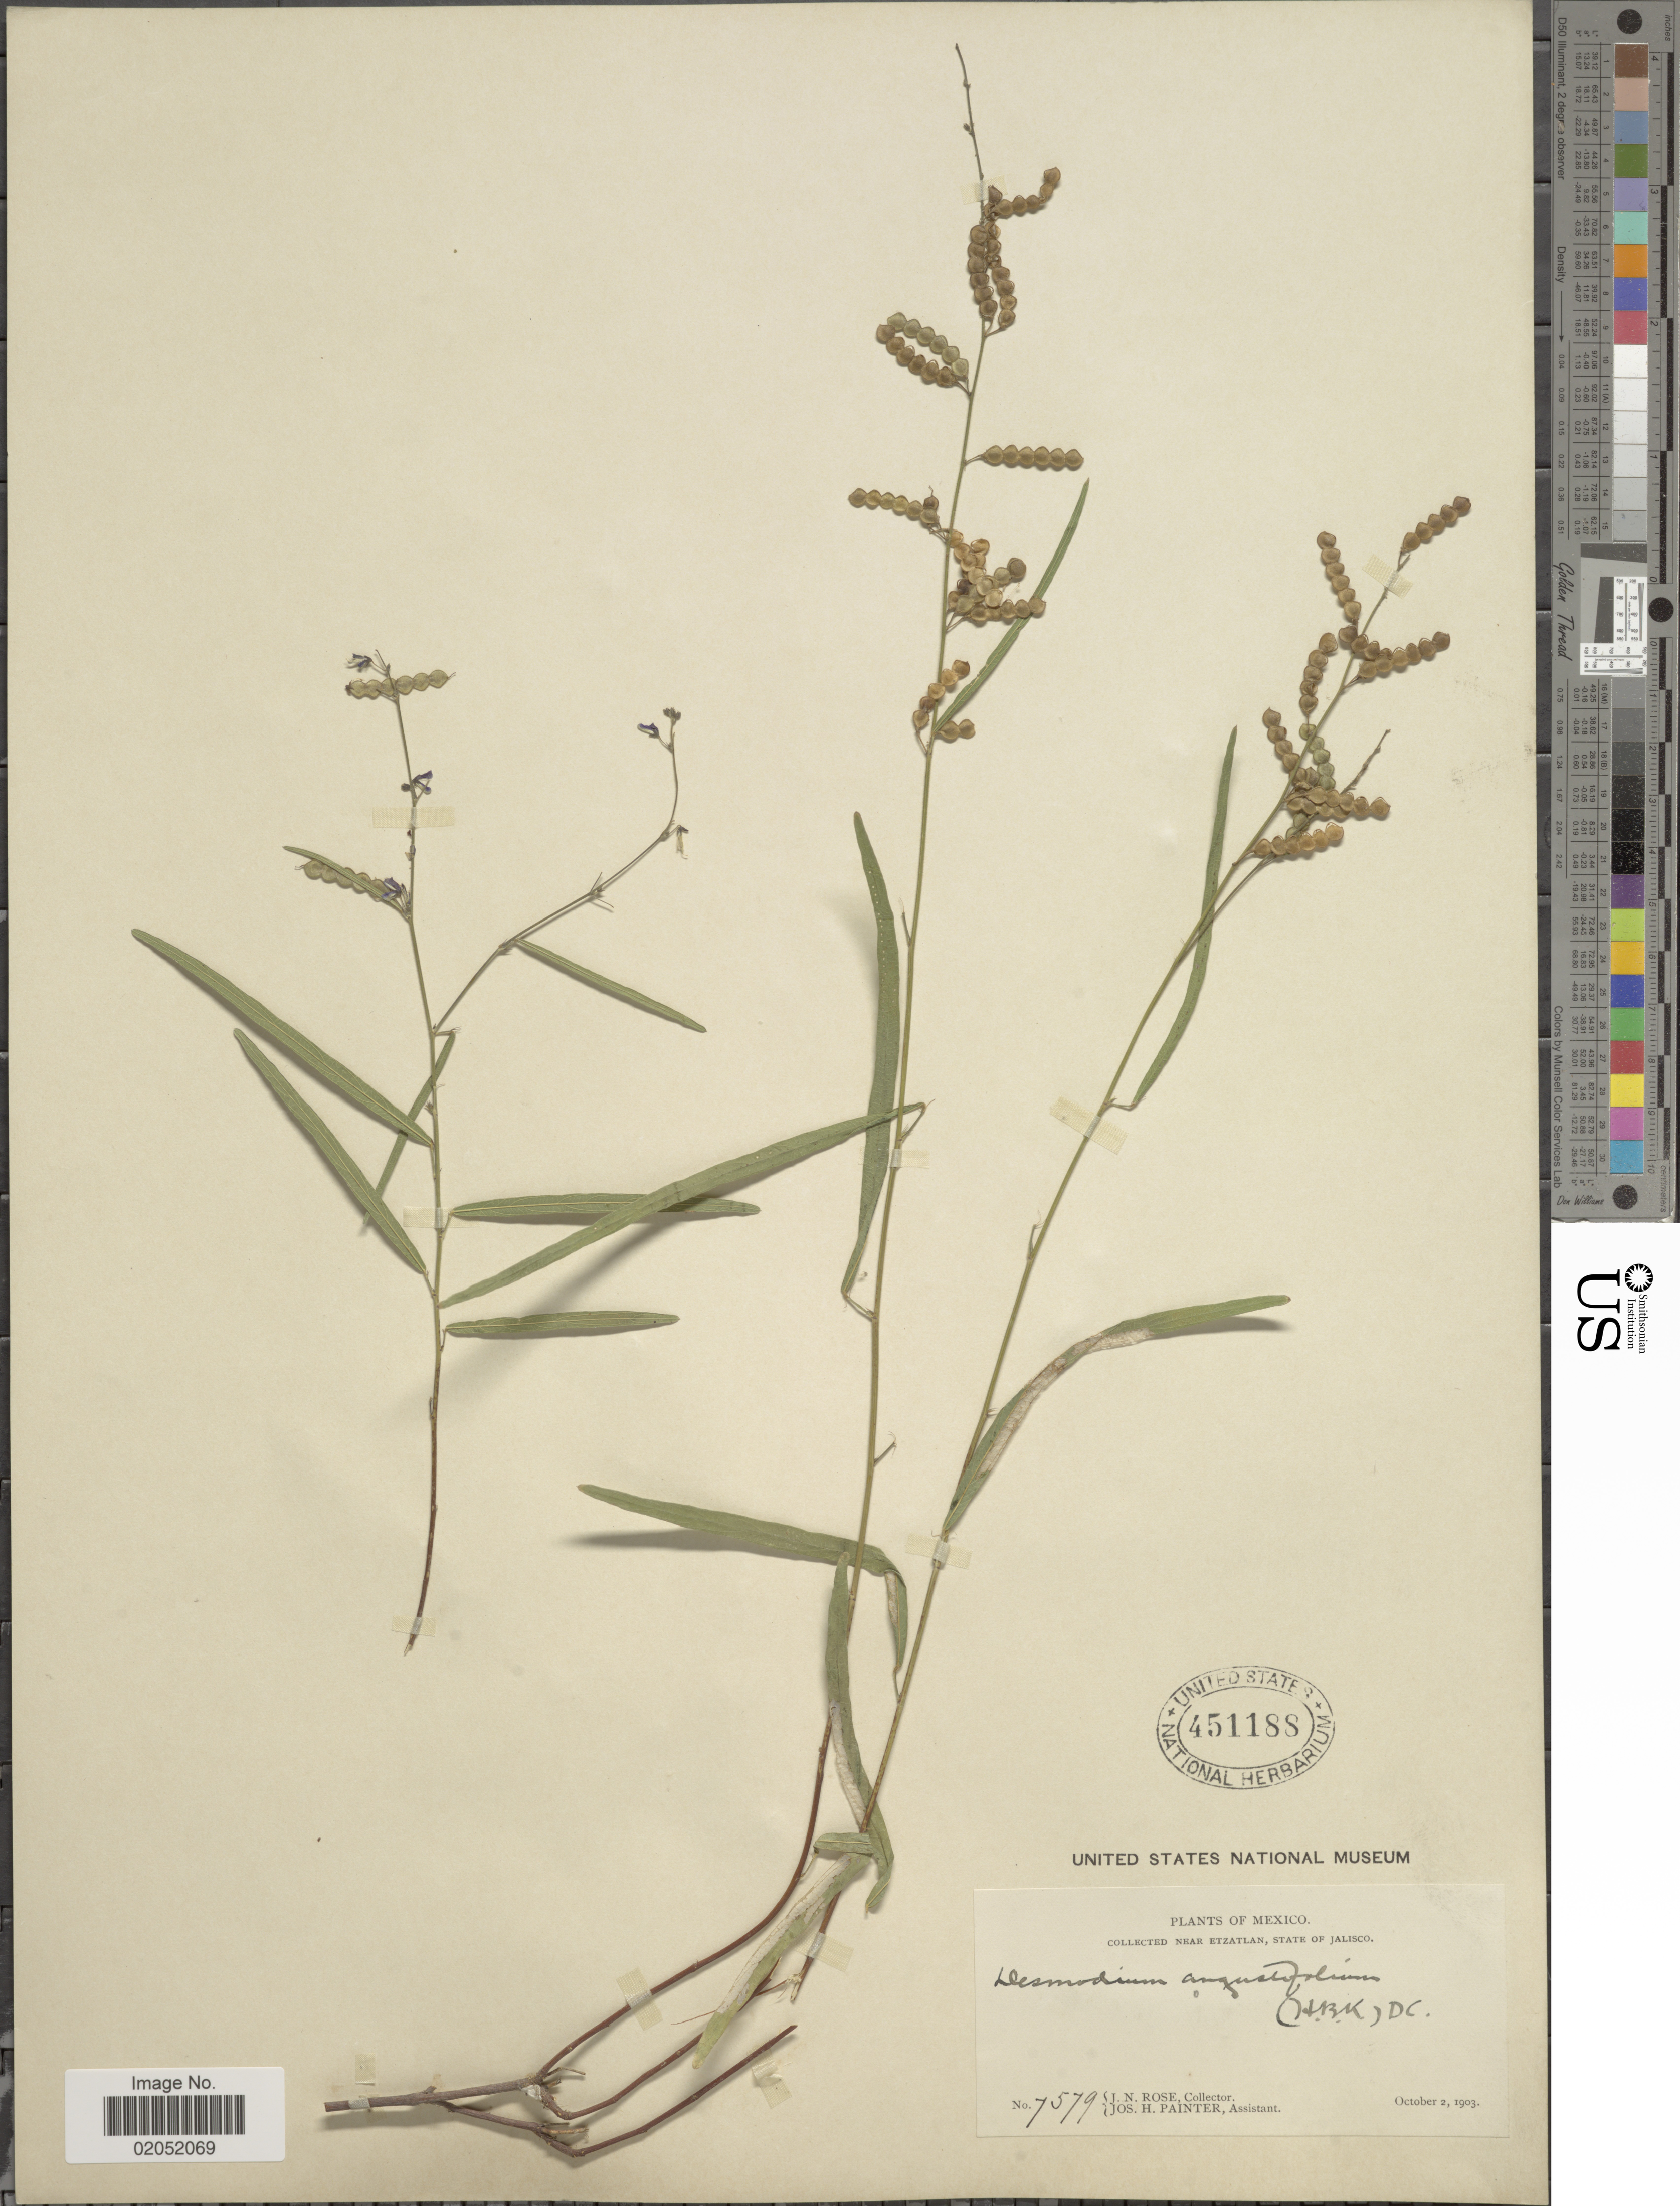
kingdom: Plantae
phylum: Tracheophyta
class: Magnoliopsida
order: Fabales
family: Fabaceae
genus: Desmodium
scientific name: Desmodium angustifolium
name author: (Kunth) DC.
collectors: J. N. Rose & J. H. Painter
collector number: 7579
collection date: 1903-10-02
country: Mexico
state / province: Jalisco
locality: Near Etzatlan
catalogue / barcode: US 451188